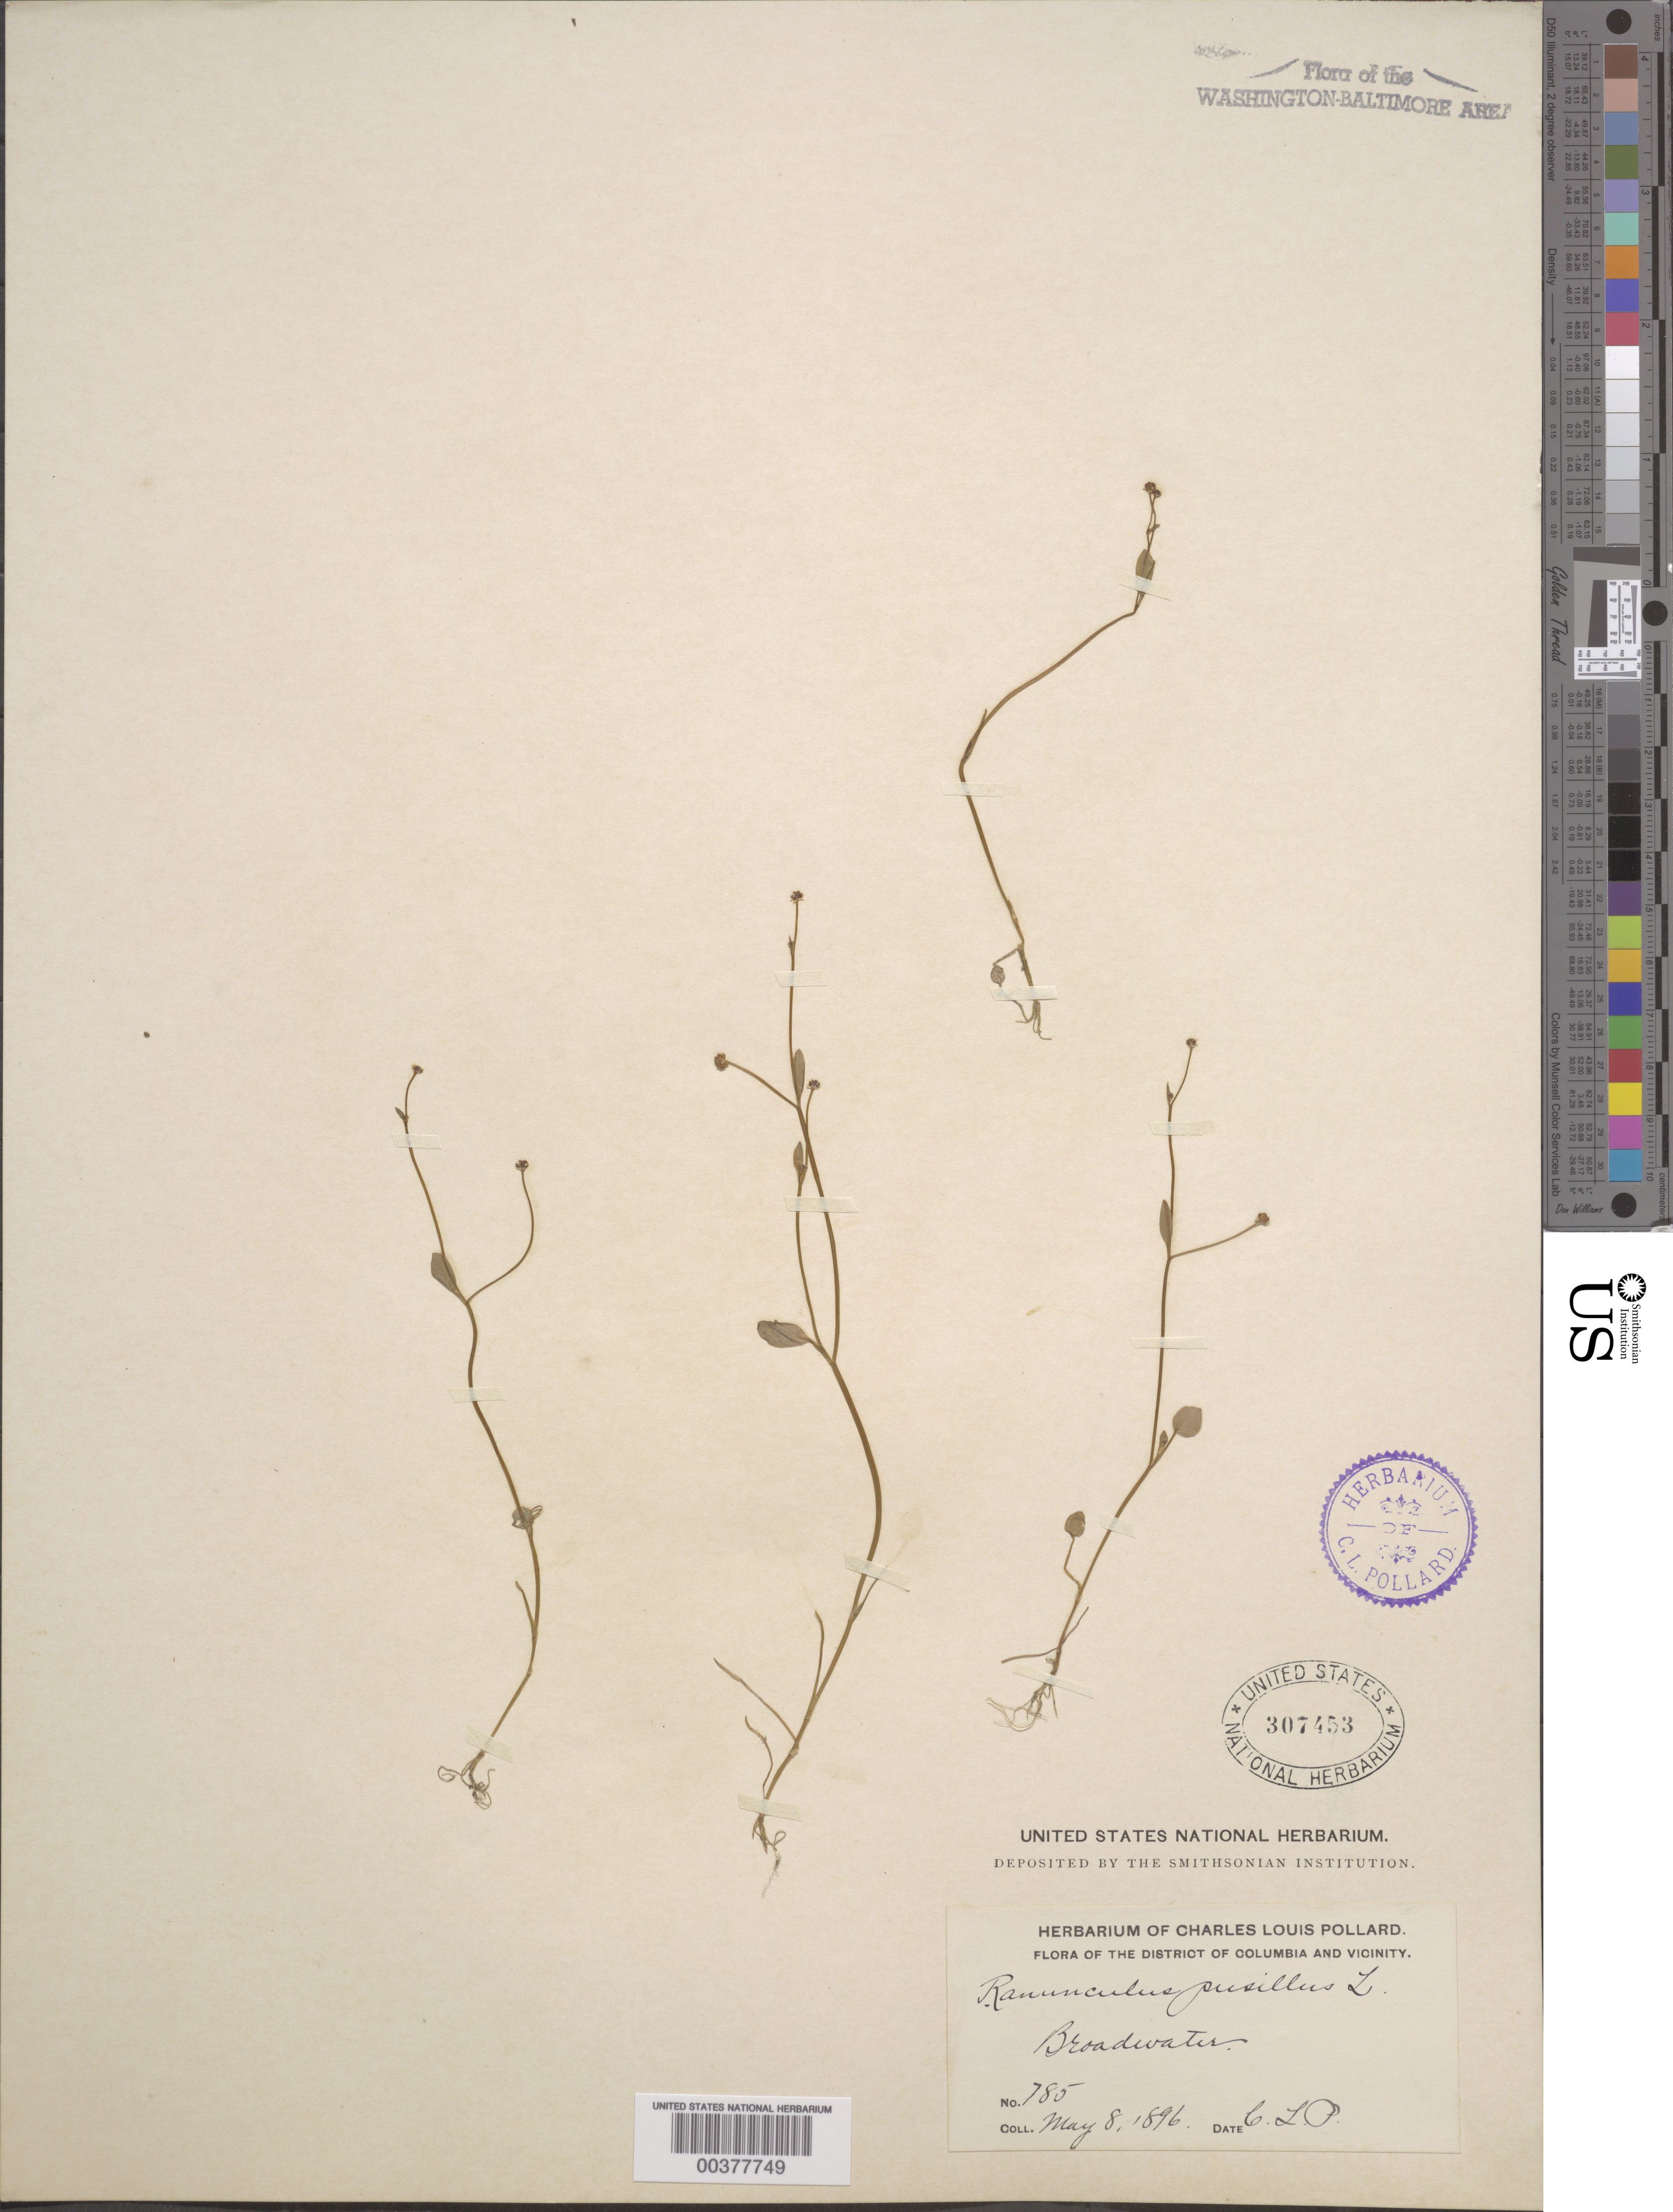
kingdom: Plantae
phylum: Tracheophyta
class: Magnoliopsida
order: Ranunculales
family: Ranunculaceae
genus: Ranunculus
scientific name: Ranunculus pusillus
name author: Poir.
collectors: C. L. Pollard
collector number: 785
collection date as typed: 08 May 1896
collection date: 1896-05-08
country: United States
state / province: Maryland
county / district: Montgomery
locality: Widewater C. & O. Canal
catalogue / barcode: US 307453